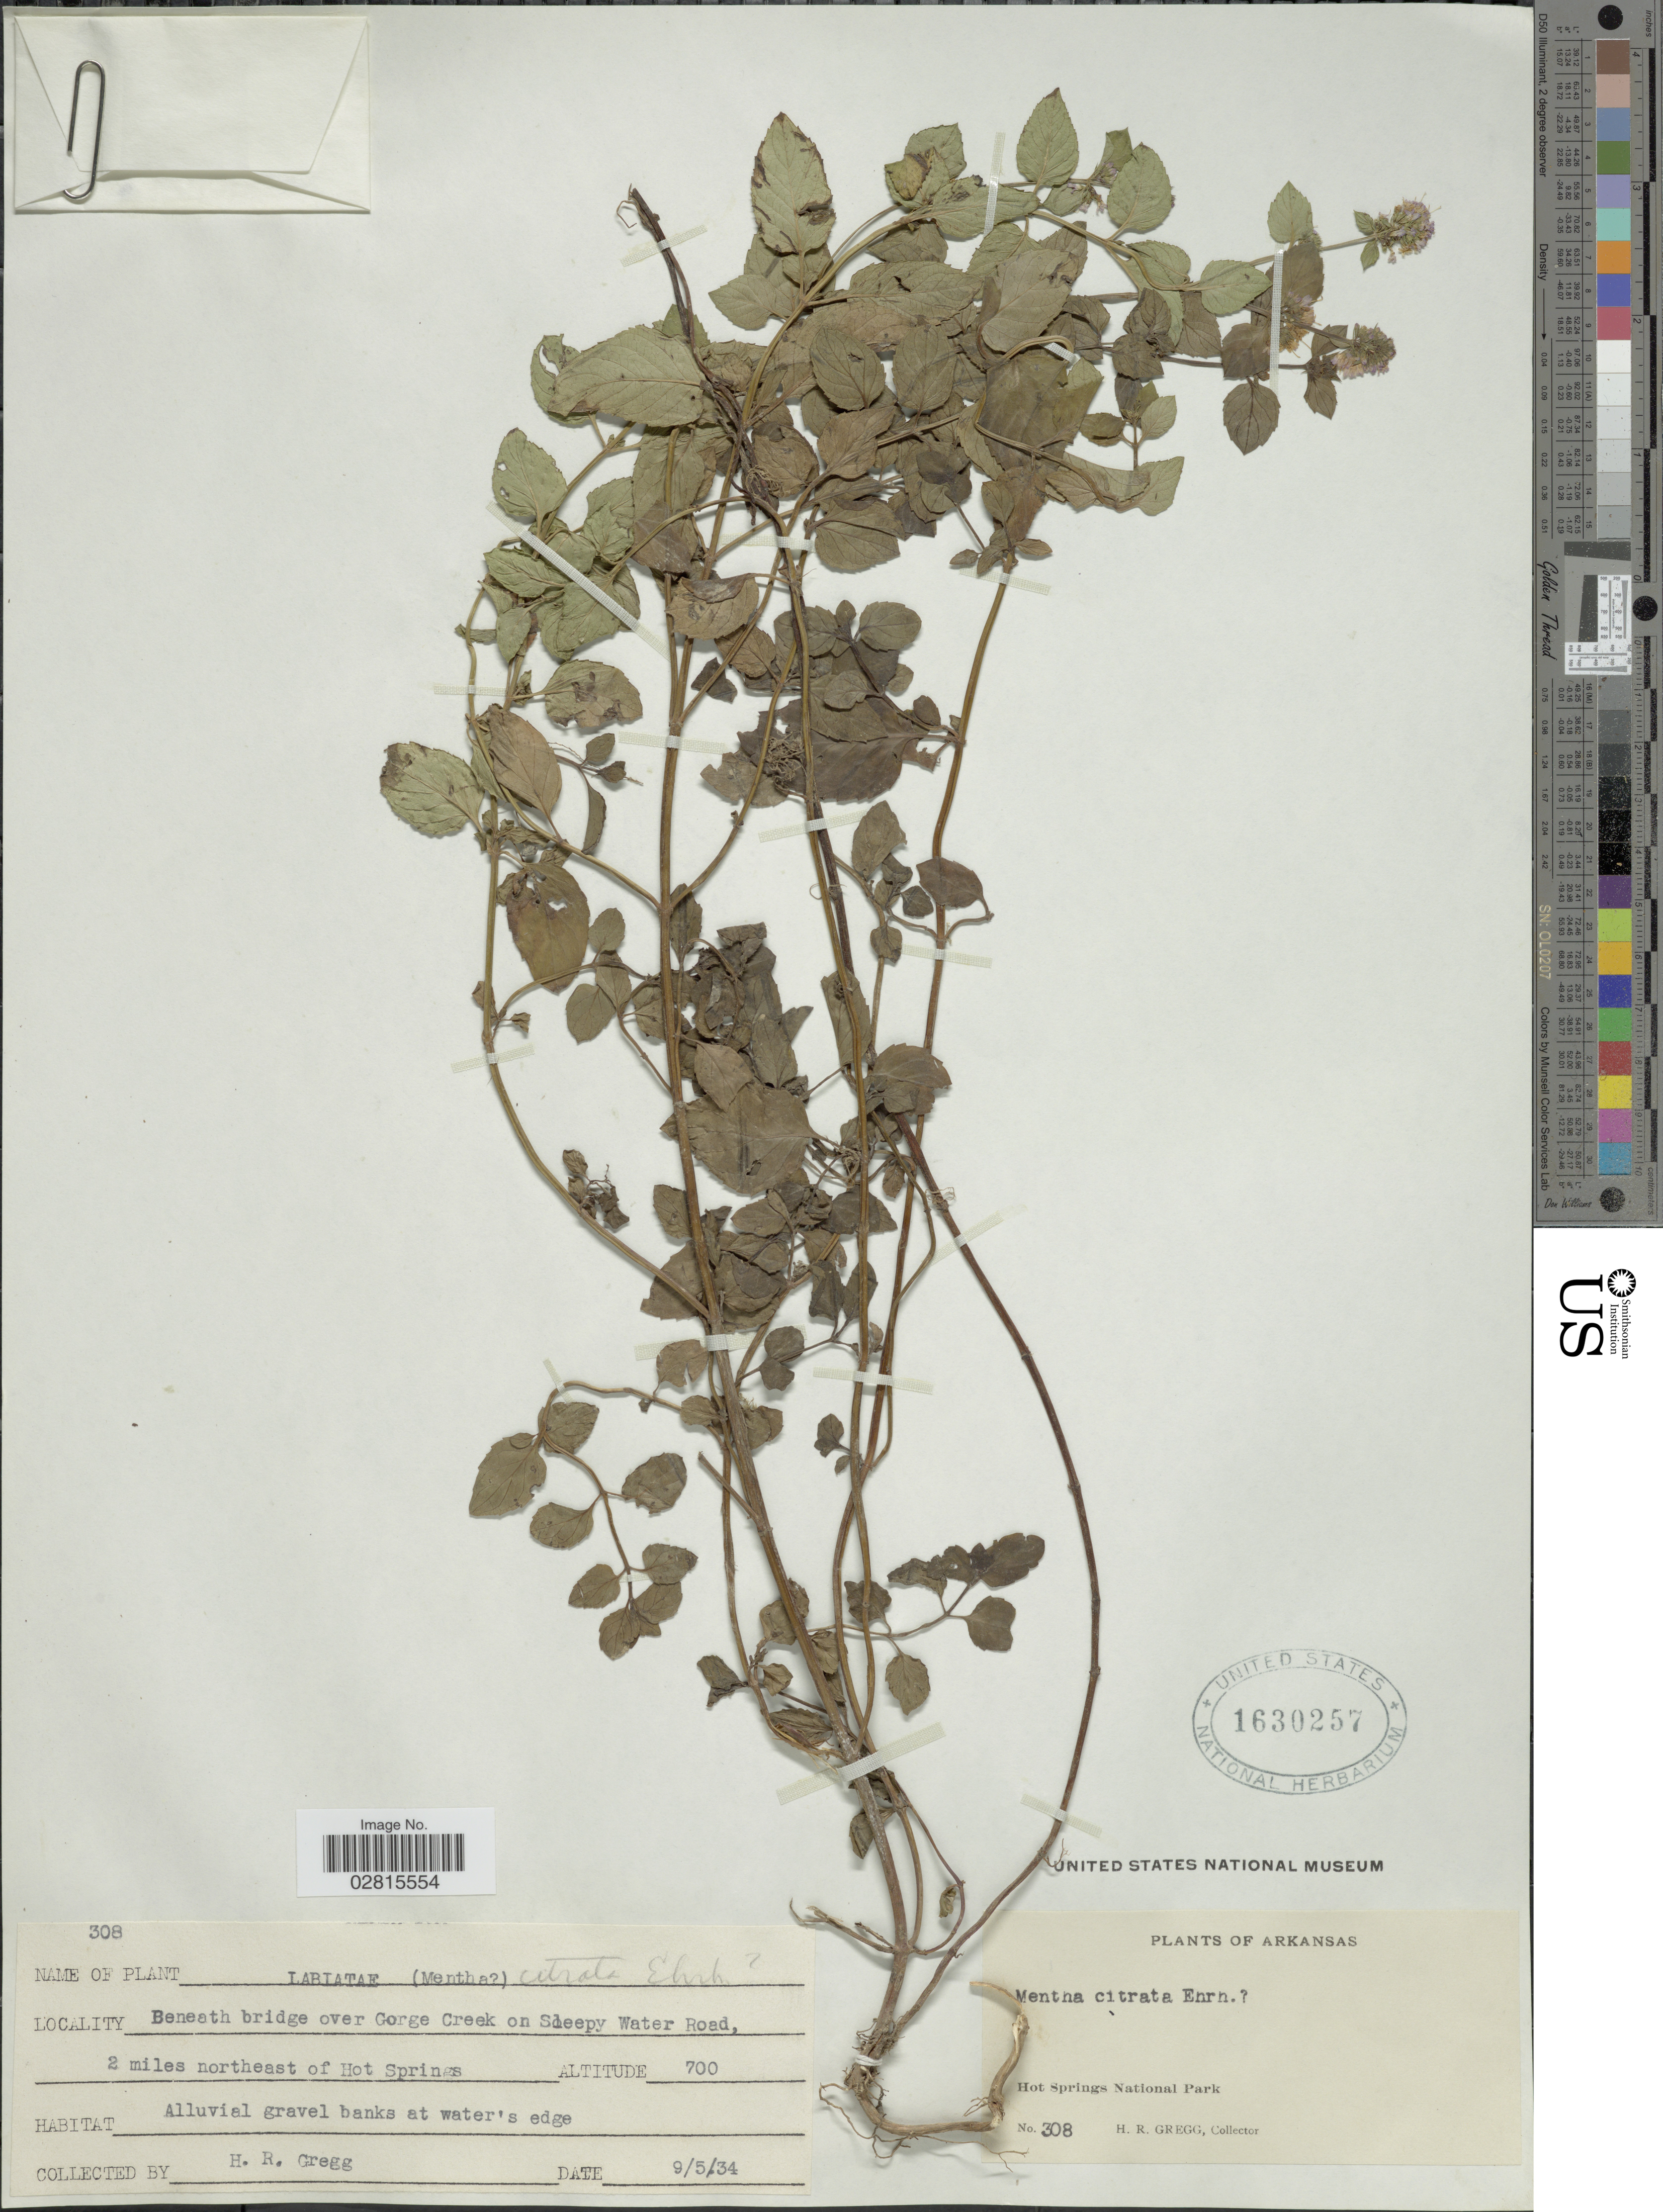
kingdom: Plantae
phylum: Tracheophyta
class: Magnoliopsida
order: Lamiales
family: Lamiaceae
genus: Mentha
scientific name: Mentha citrata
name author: Ehrh.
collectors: H. Gregg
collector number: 308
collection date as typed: Transcribed d/m/y: 5/9/34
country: United States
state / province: Arkansas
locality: Hot Springs National Park, beneath bridge over Gorge Creek on Sleepy Water Road, 2 miles northeast of Hot Springs.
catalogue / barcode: US 1630257